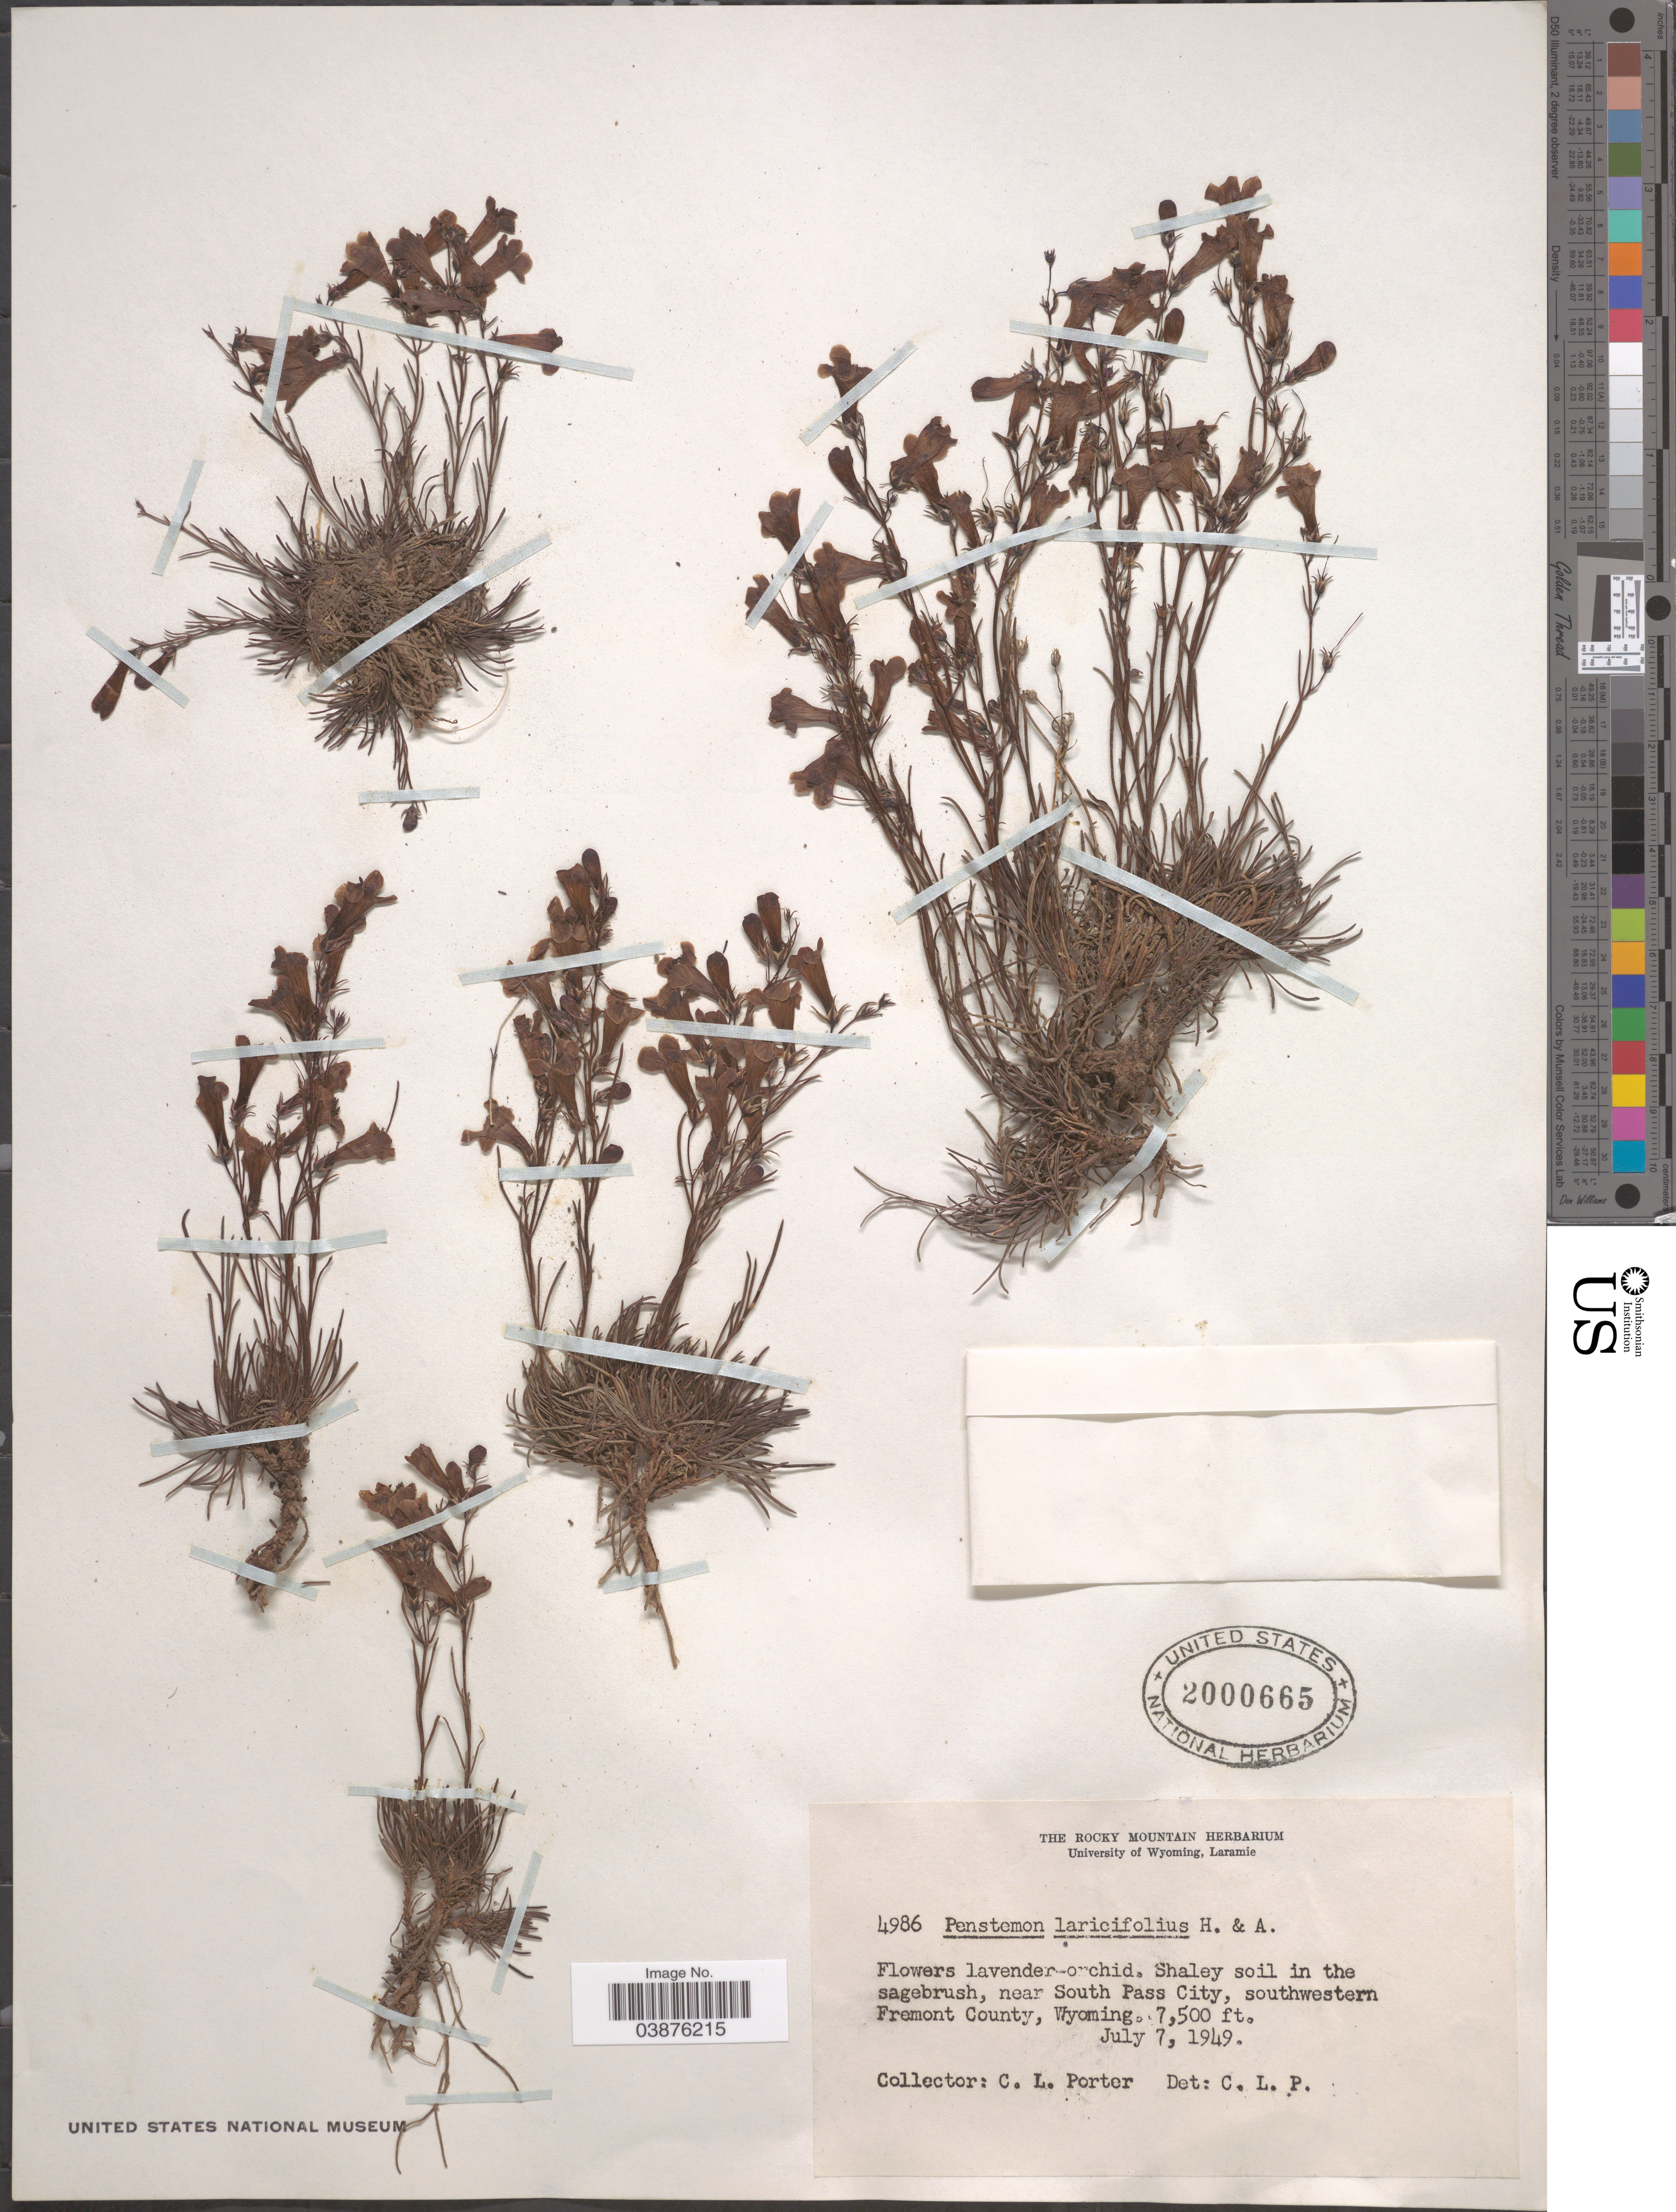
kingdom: Plantae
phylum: Tracheophyta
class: Magnoliopsida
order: Lamiales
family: Plantaginaceae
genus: Penstemon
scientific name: Penstemon laricifolius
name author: Hook. & Arn.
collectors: C. L. Porter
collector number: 4986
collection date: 1949-07-07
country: United States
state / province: Wyoming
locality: Near South Pass City, southwestern Fremont County.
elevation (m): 2286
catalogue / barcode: US 2000665